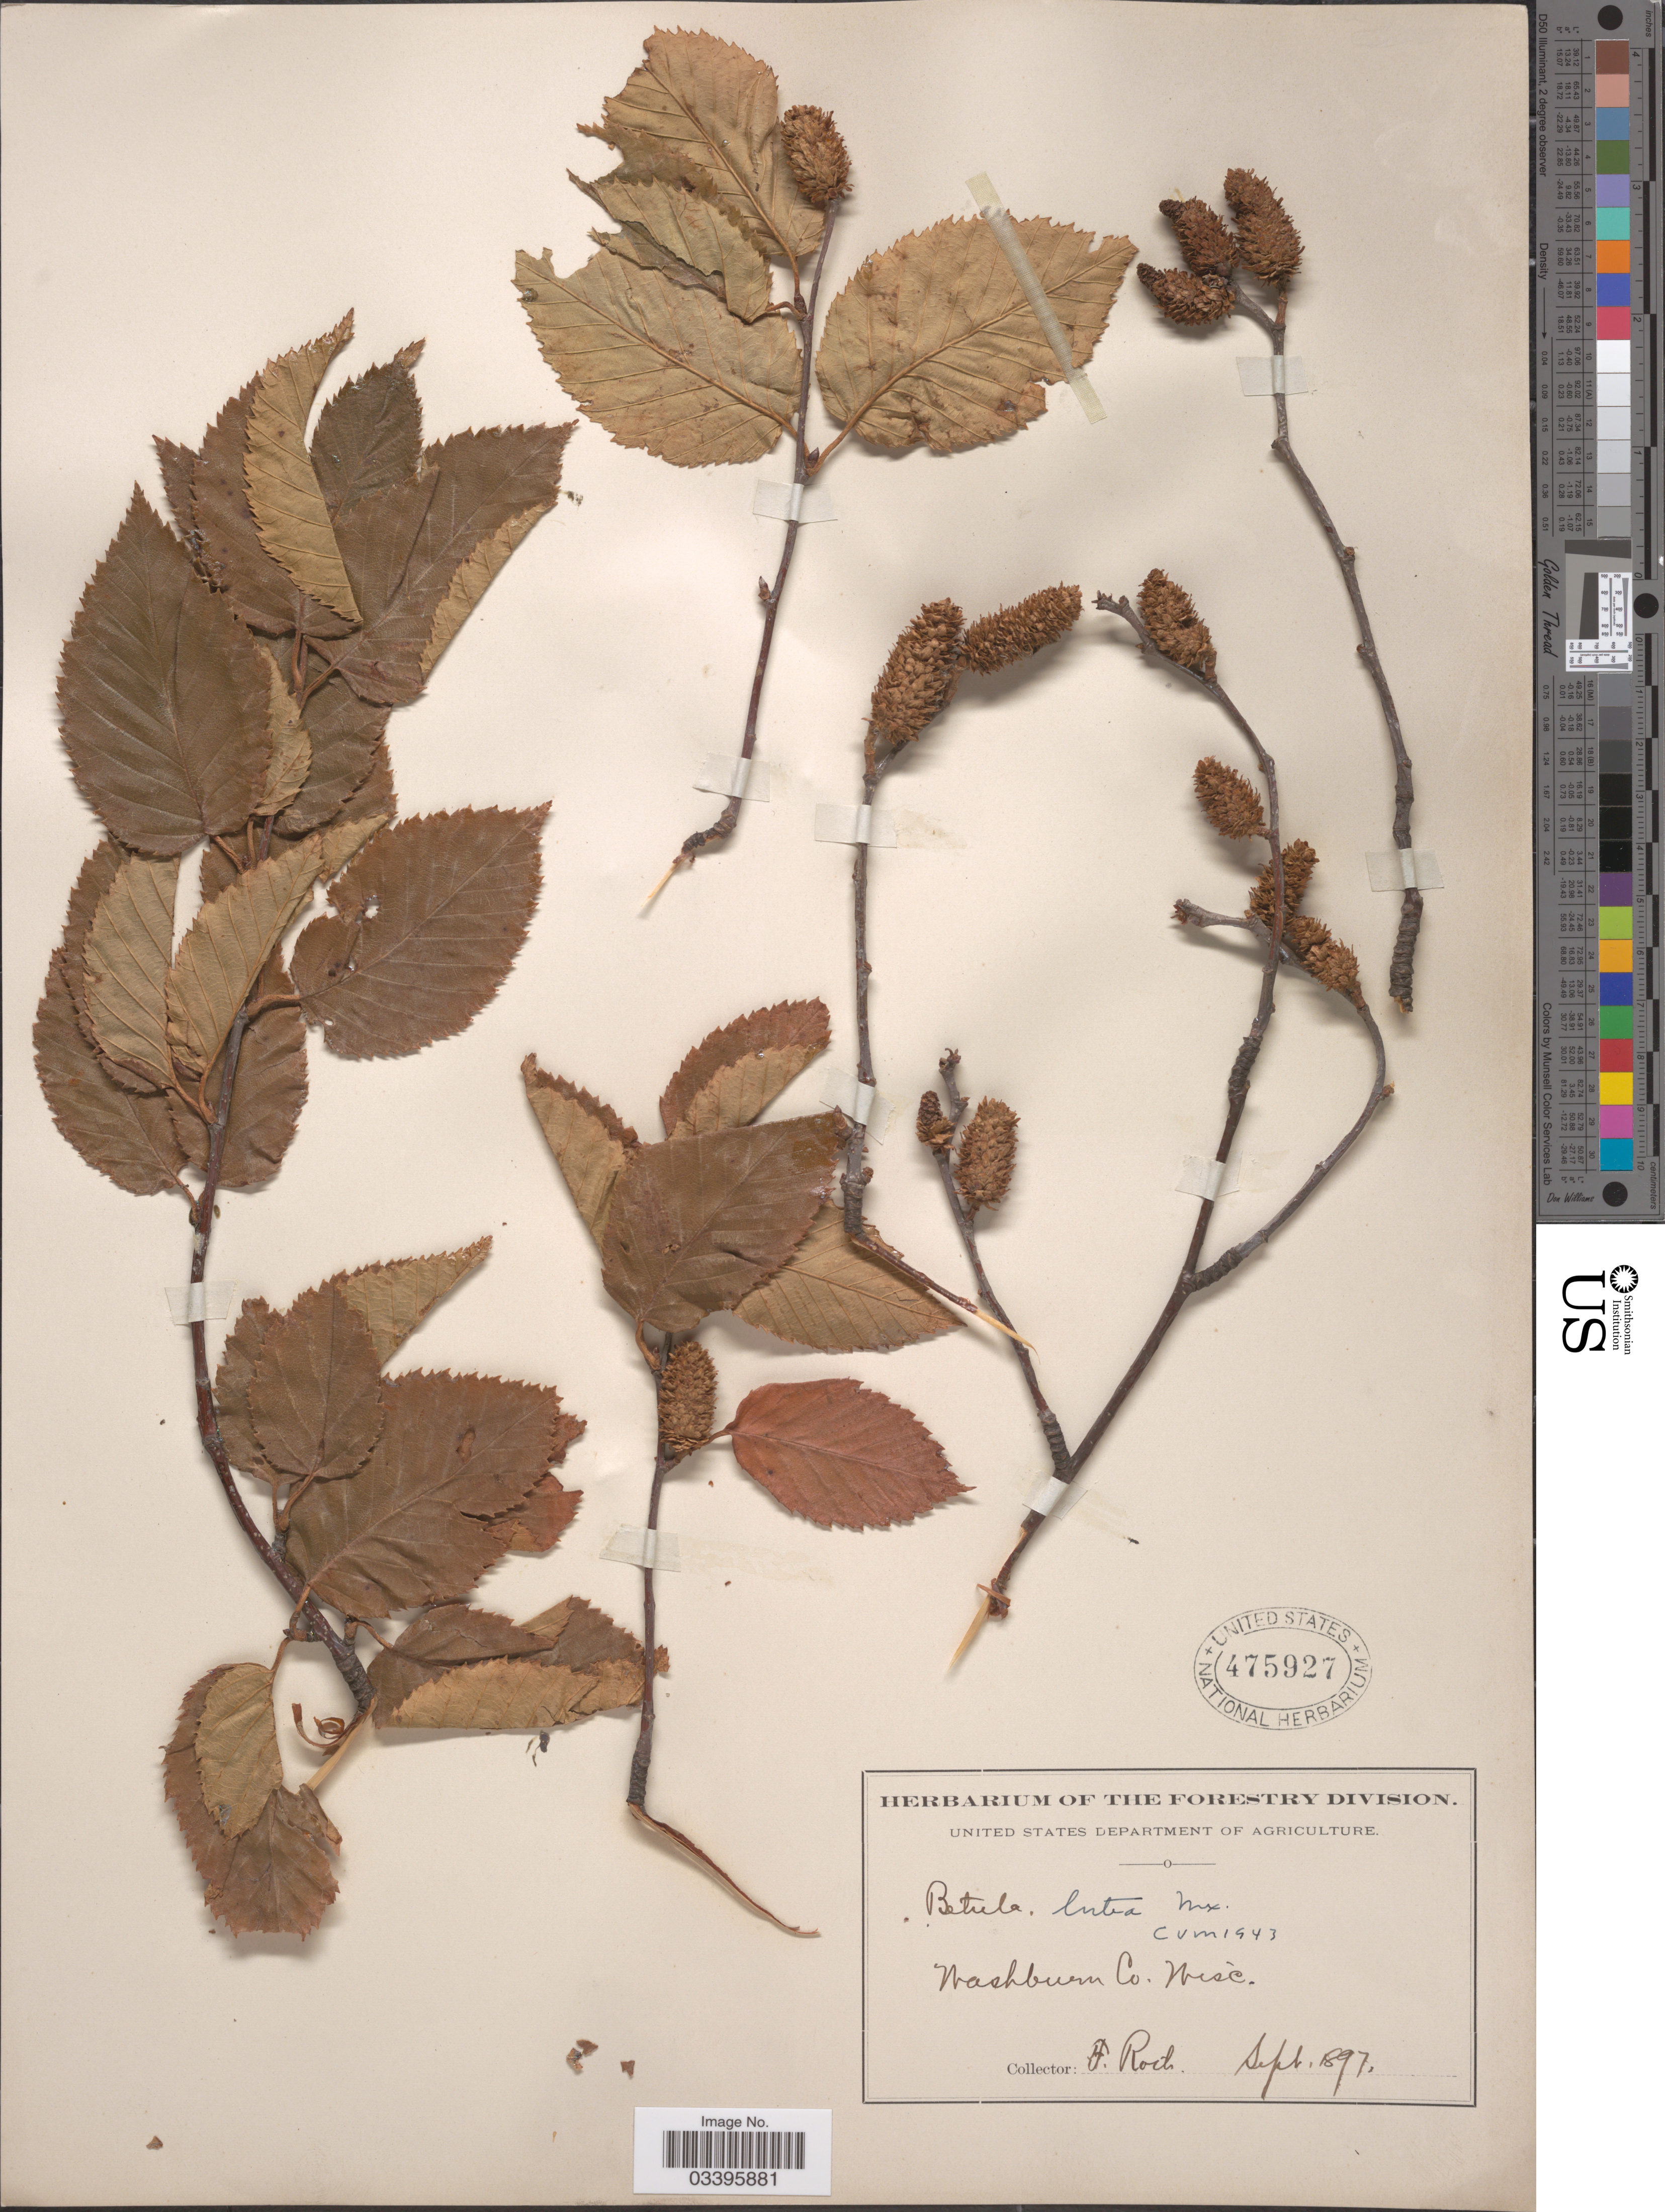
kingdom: Plantae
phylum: Tracheophyta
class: Magnoliopsida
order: Fagales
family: Betulaceae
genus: Betula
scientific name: Betula lutea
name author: F. Michx.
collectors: F. Roth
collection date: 1897-09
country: United States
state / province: Wisconsin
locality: Washburn Co.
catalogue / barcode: US 475927